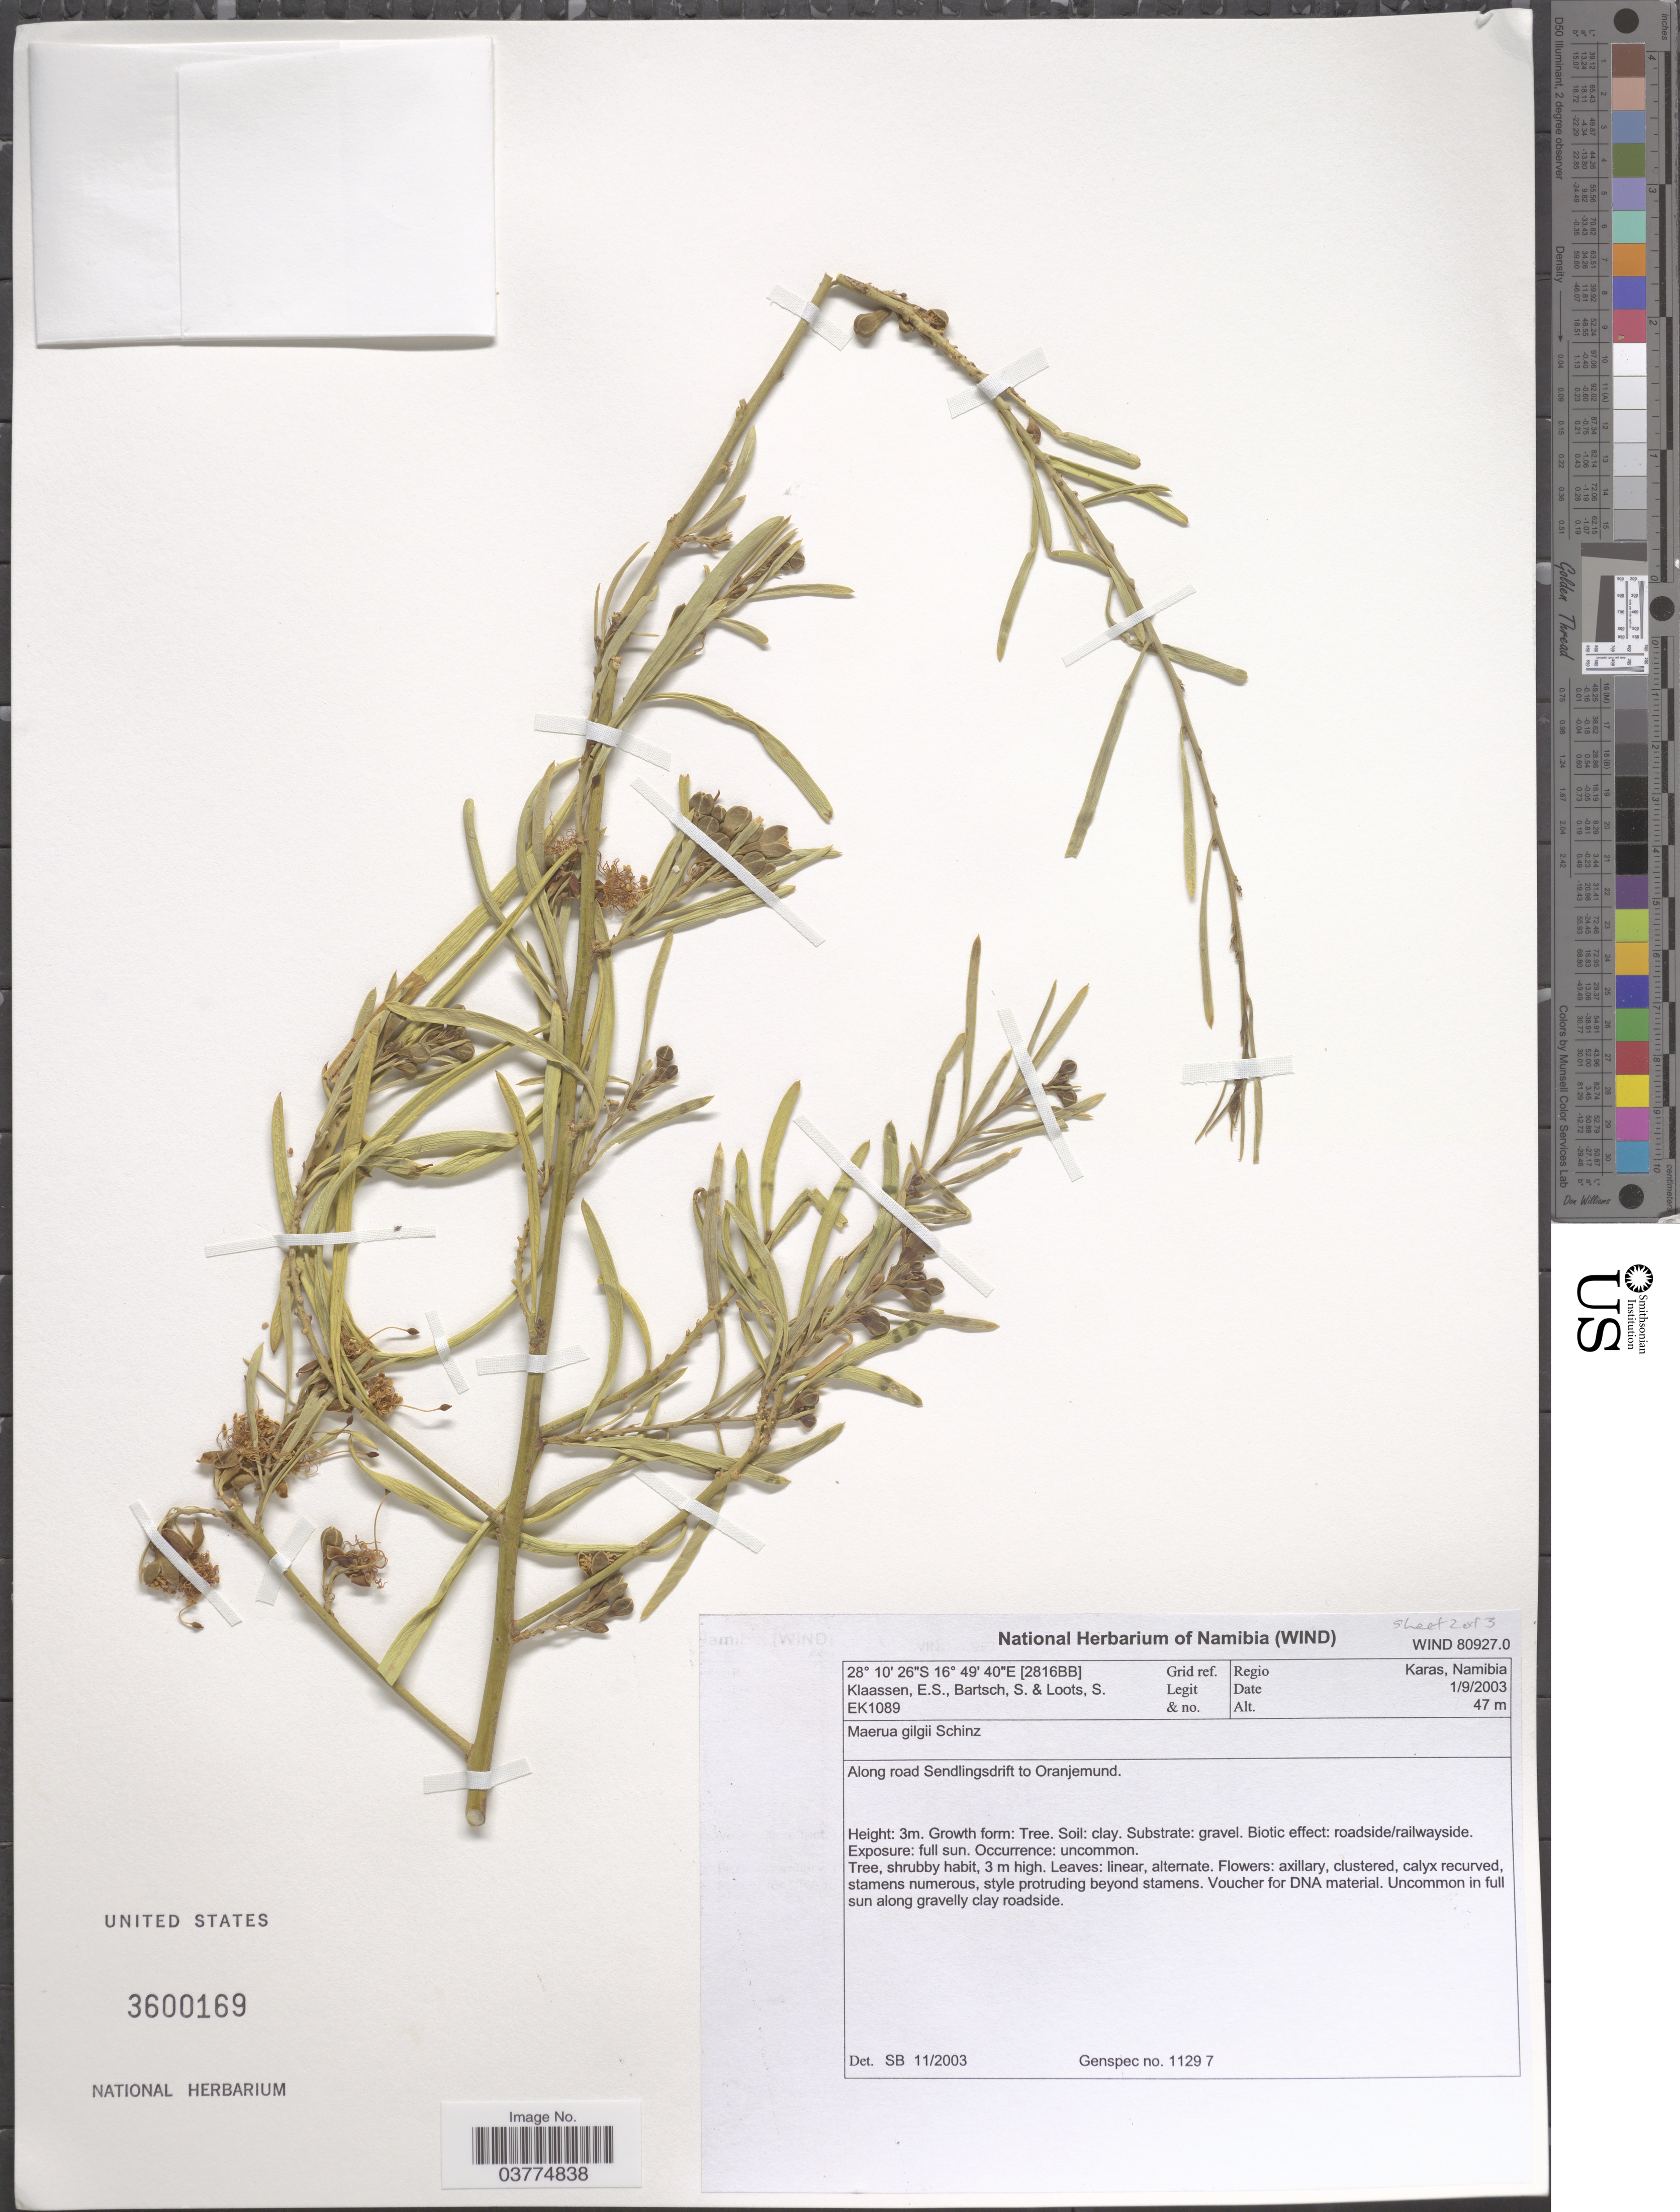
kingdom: Plantae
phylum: Tracheophyta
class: Magnoliopsida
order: Brassicales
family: Capparaceae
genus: Maerua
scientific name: Maerua gilgii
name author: Schinz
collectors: E. S. Klaassen, S. Bartsch & S. Loots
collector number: EK1089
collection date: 2003-09-01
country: Namibia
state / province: Karas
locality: [2816BB] Grid ref., Regio Karas. Along road Sendlingsdrift to Oranjemund.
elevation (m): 47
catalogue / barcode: US 3600169